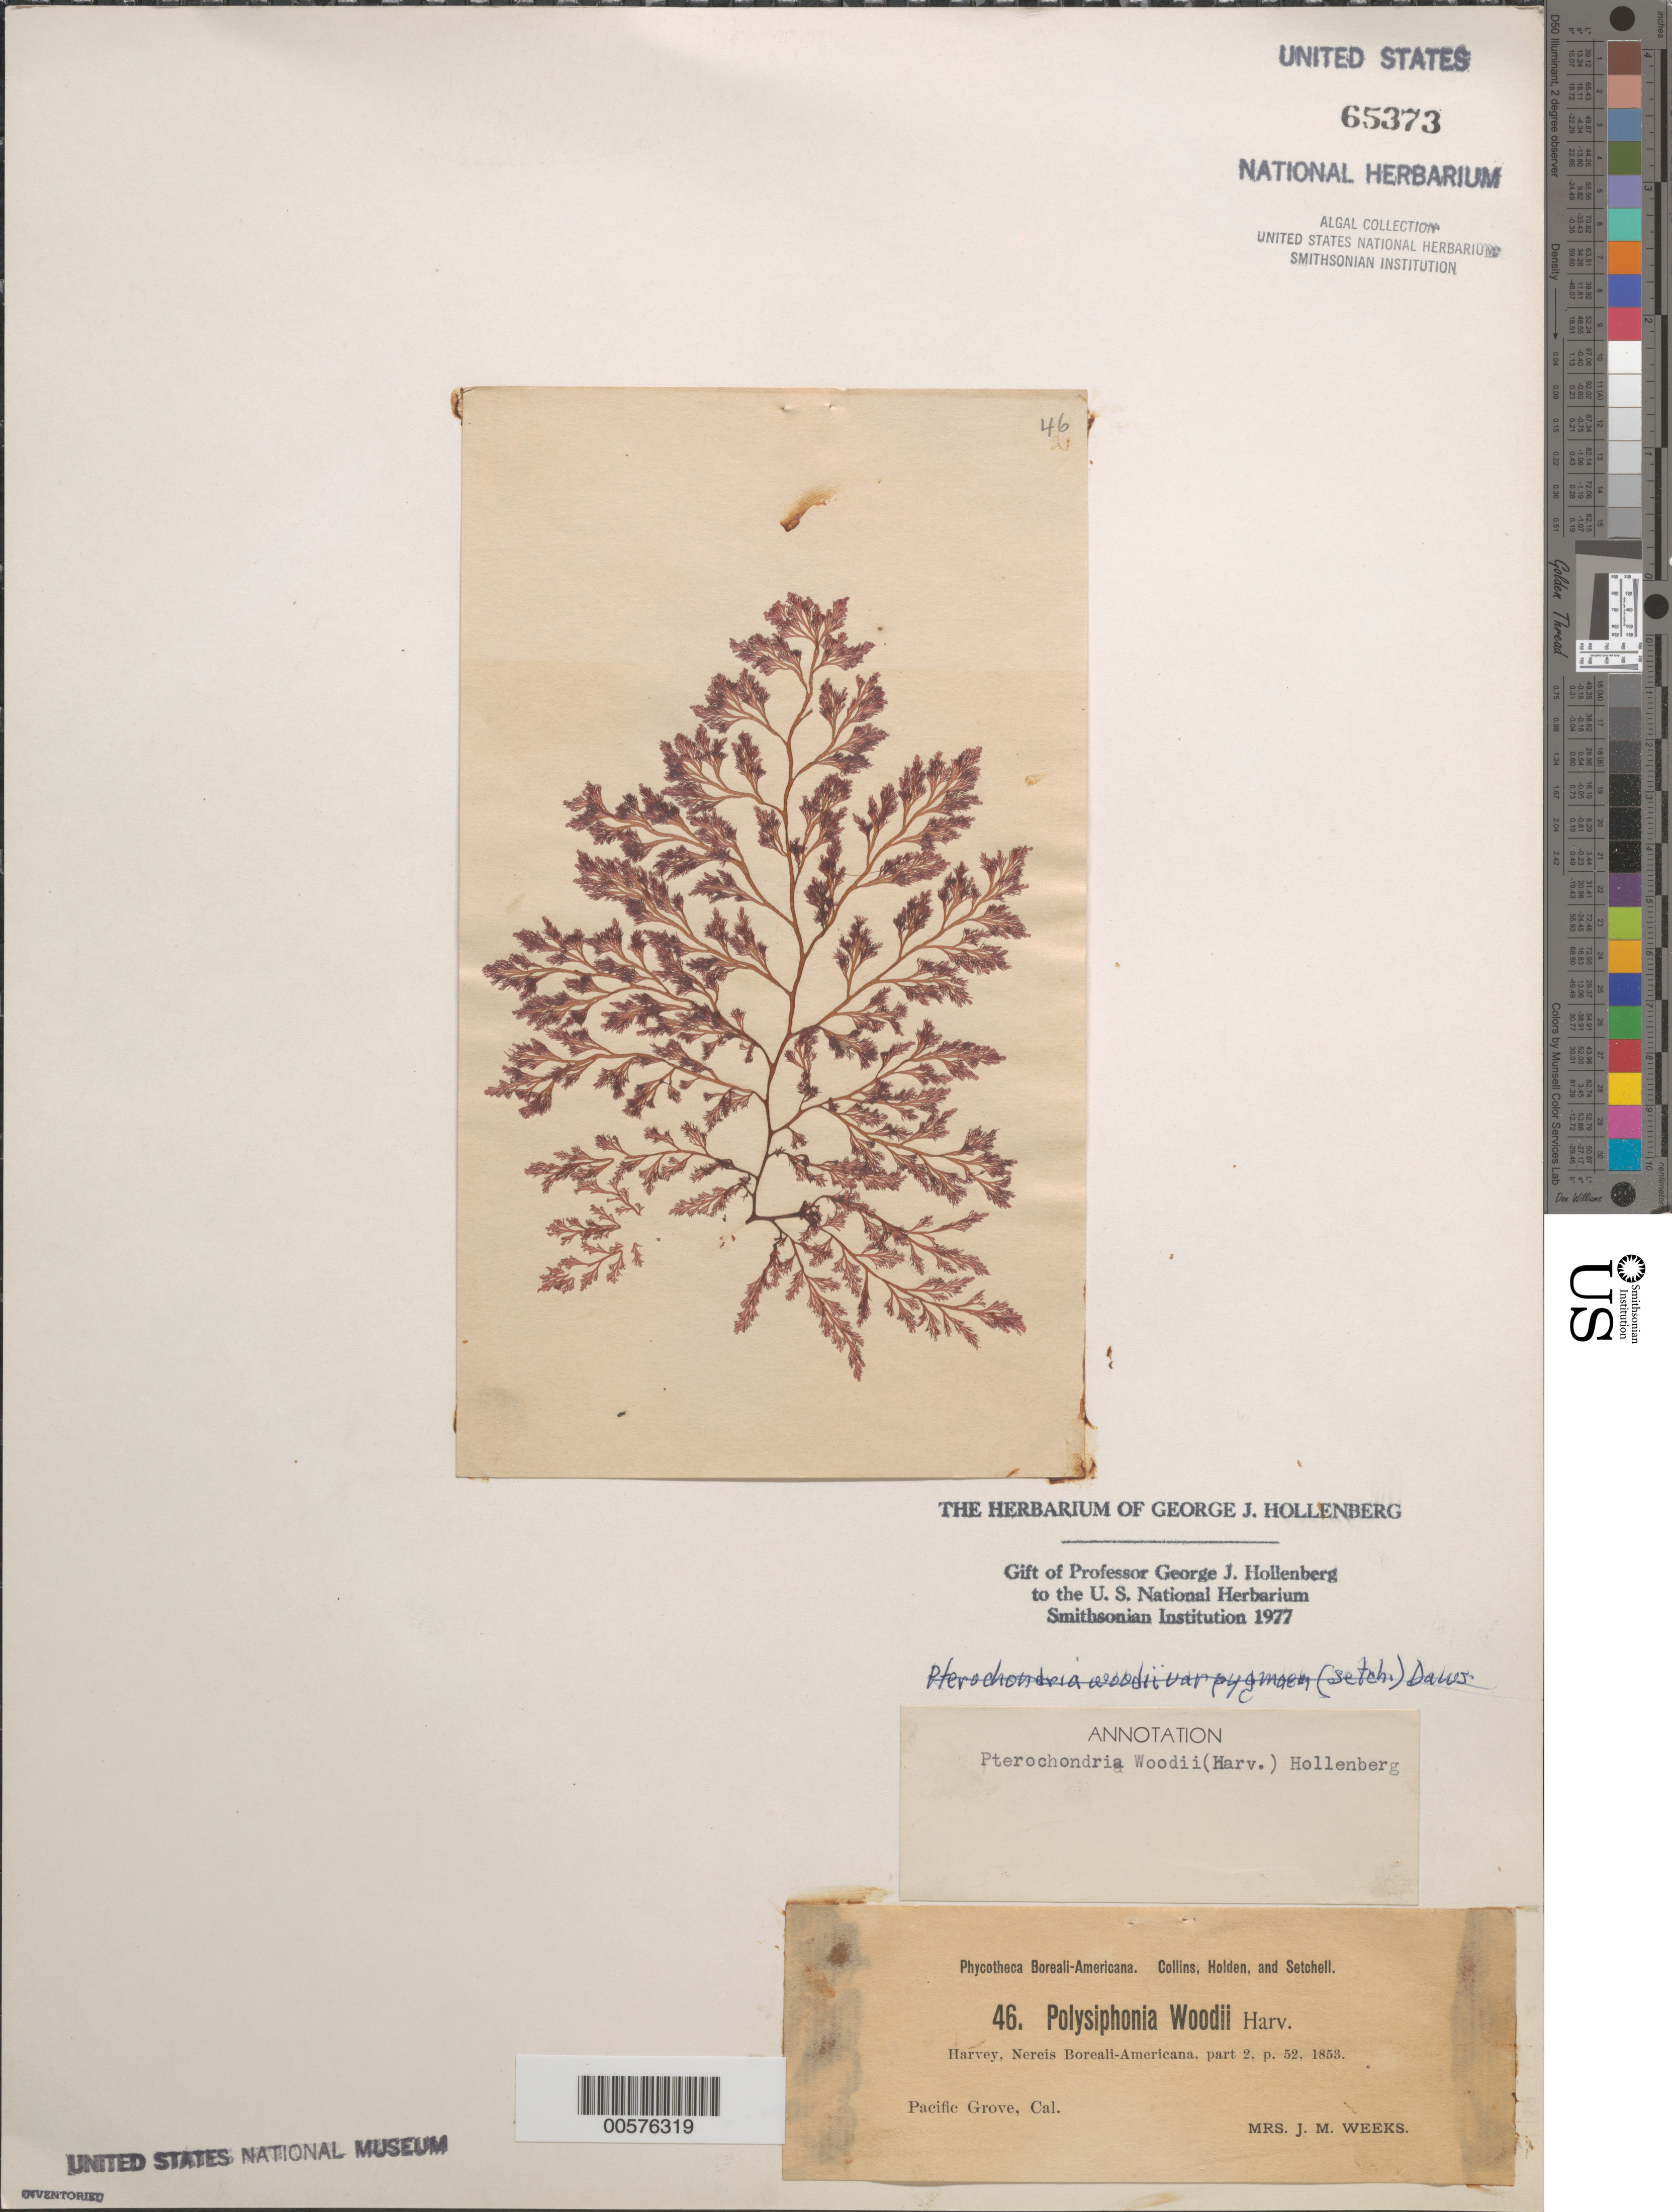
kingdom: Plantae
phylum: Rhodophyta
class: Florideophyceae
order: Ceramiales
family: Rhodomelaceae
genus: Pterochondria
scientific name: Pterochondria woodii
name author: (Harv.) Hollenb.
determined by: Hollenberg, George J.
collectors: Mrs. J. Weeks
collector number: PB-A 46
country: United States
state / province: California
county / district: Monterey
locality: Pacific Grove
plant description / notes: Collins, Holden & Setchell, Phycotheca Boreali-Americana, as Polysiphonia woodii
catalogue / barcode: US 65373